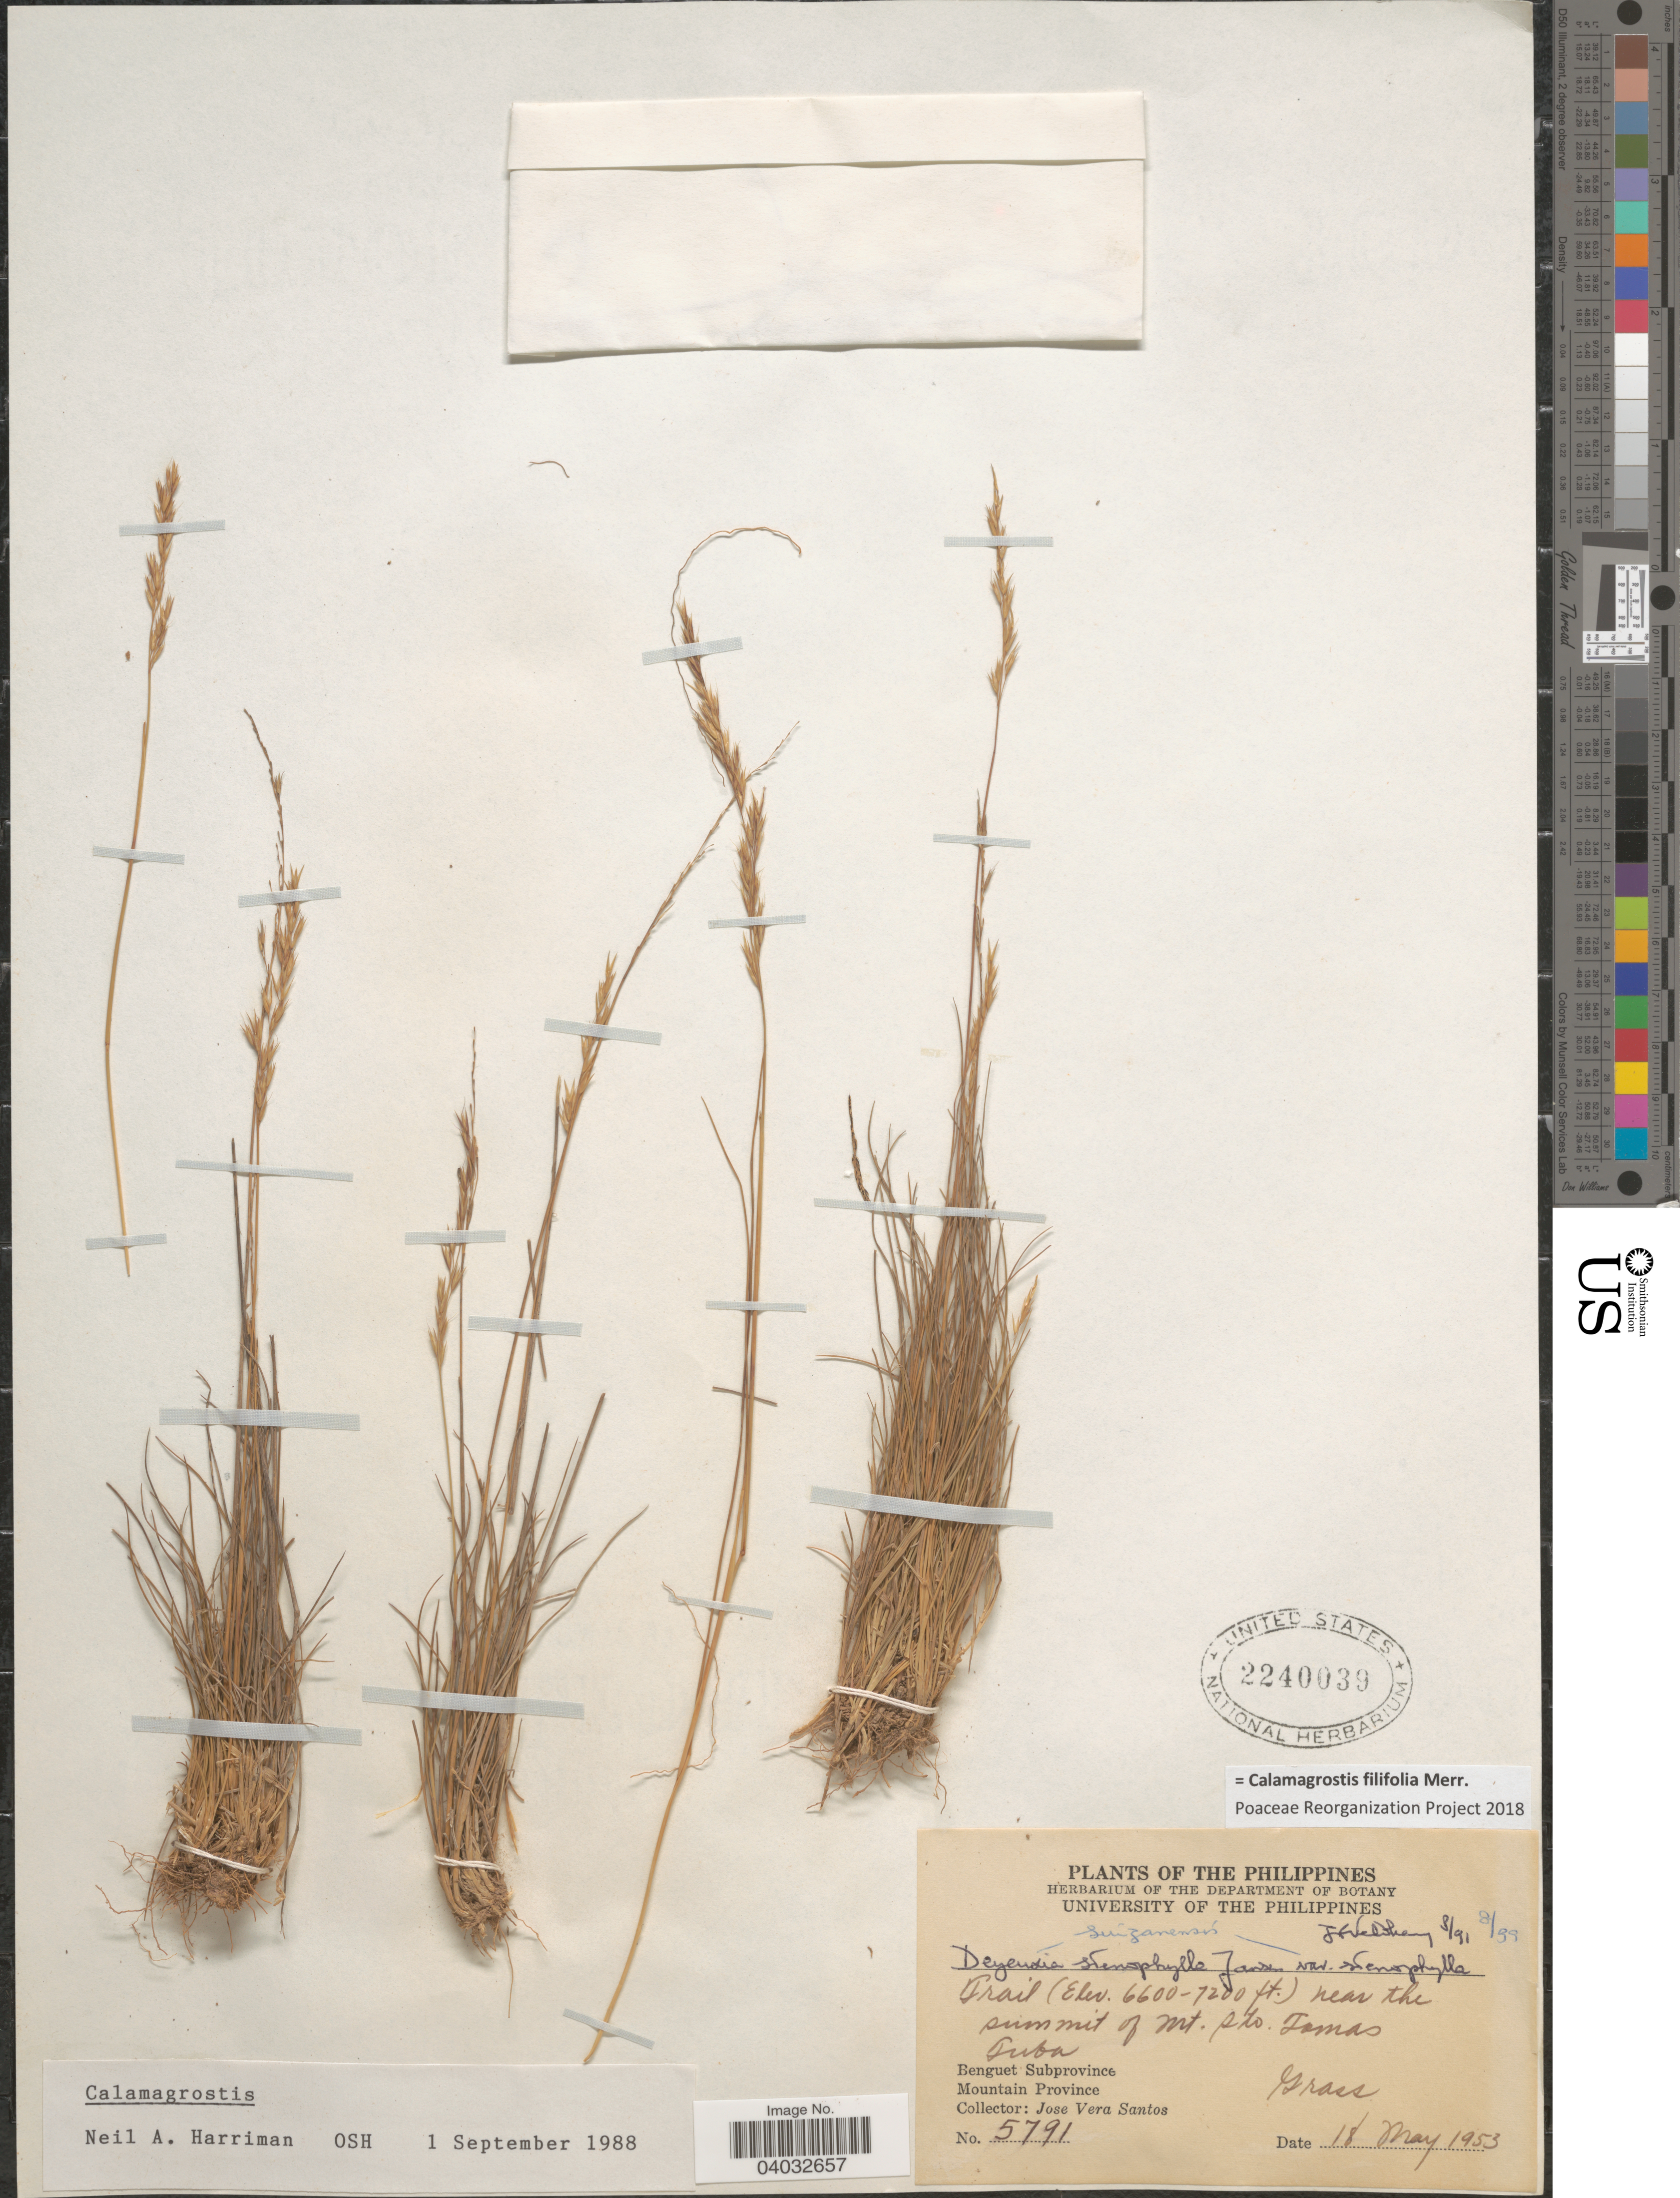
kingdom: Plantae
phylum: Tracheophyta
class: Liliopsida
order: Poales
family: Poaceae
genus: Calamagrostis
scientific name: Calamagrostis filifolia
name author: Merr.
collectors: J. Vera Santos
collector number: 5791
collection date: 1953-05-18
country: Philippines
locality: The Philippines. Trail near the summit of Mt. Sto. Tomas. Tuba . Benguet Subprovince. Mountain Province.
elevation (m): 2012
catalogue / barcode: US 2240039